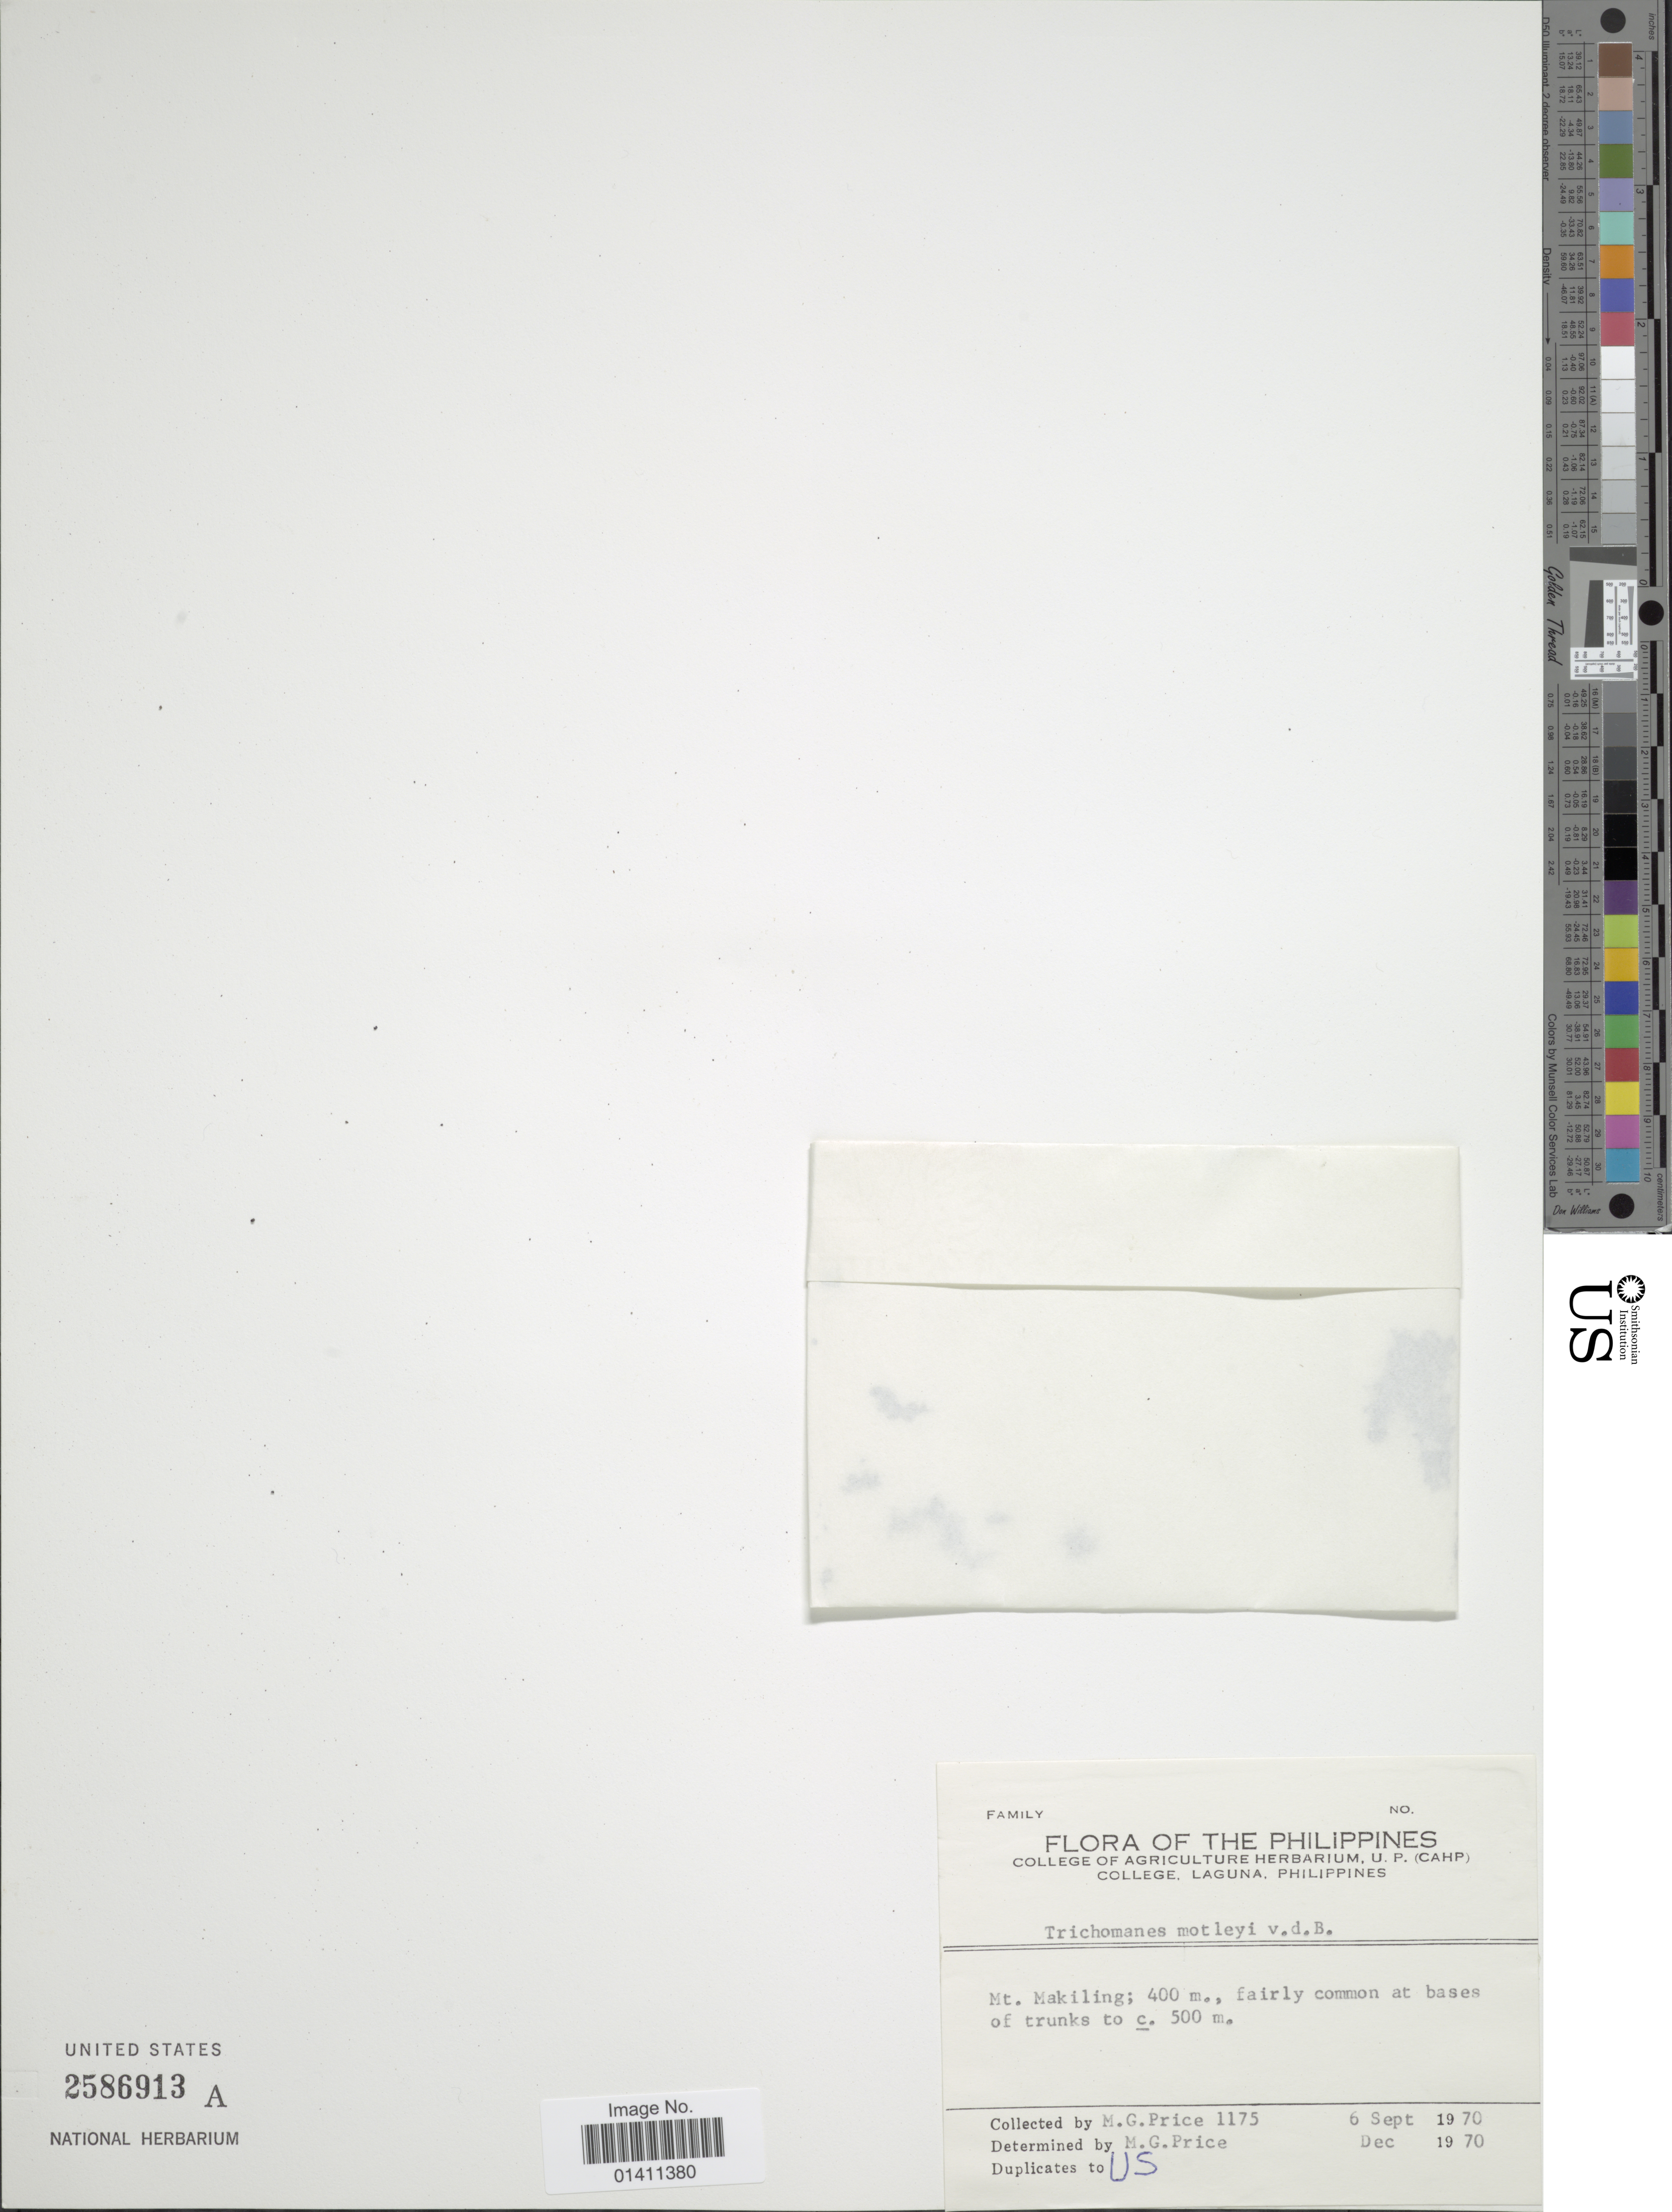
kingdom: Plantae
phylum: Tracheophyta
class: Polypodiopsida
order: Hymenophyllales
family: Hymenophyllaceae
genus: Didymoglossum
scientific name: Didymoglossum motleyi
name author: (Bosch) Ebihara & K. Iwats.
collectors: M. G. Price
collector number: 1175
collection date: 1970-09-06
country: Philippines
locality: Mt. Makiling.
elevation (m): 500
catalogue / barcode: US 2586913A